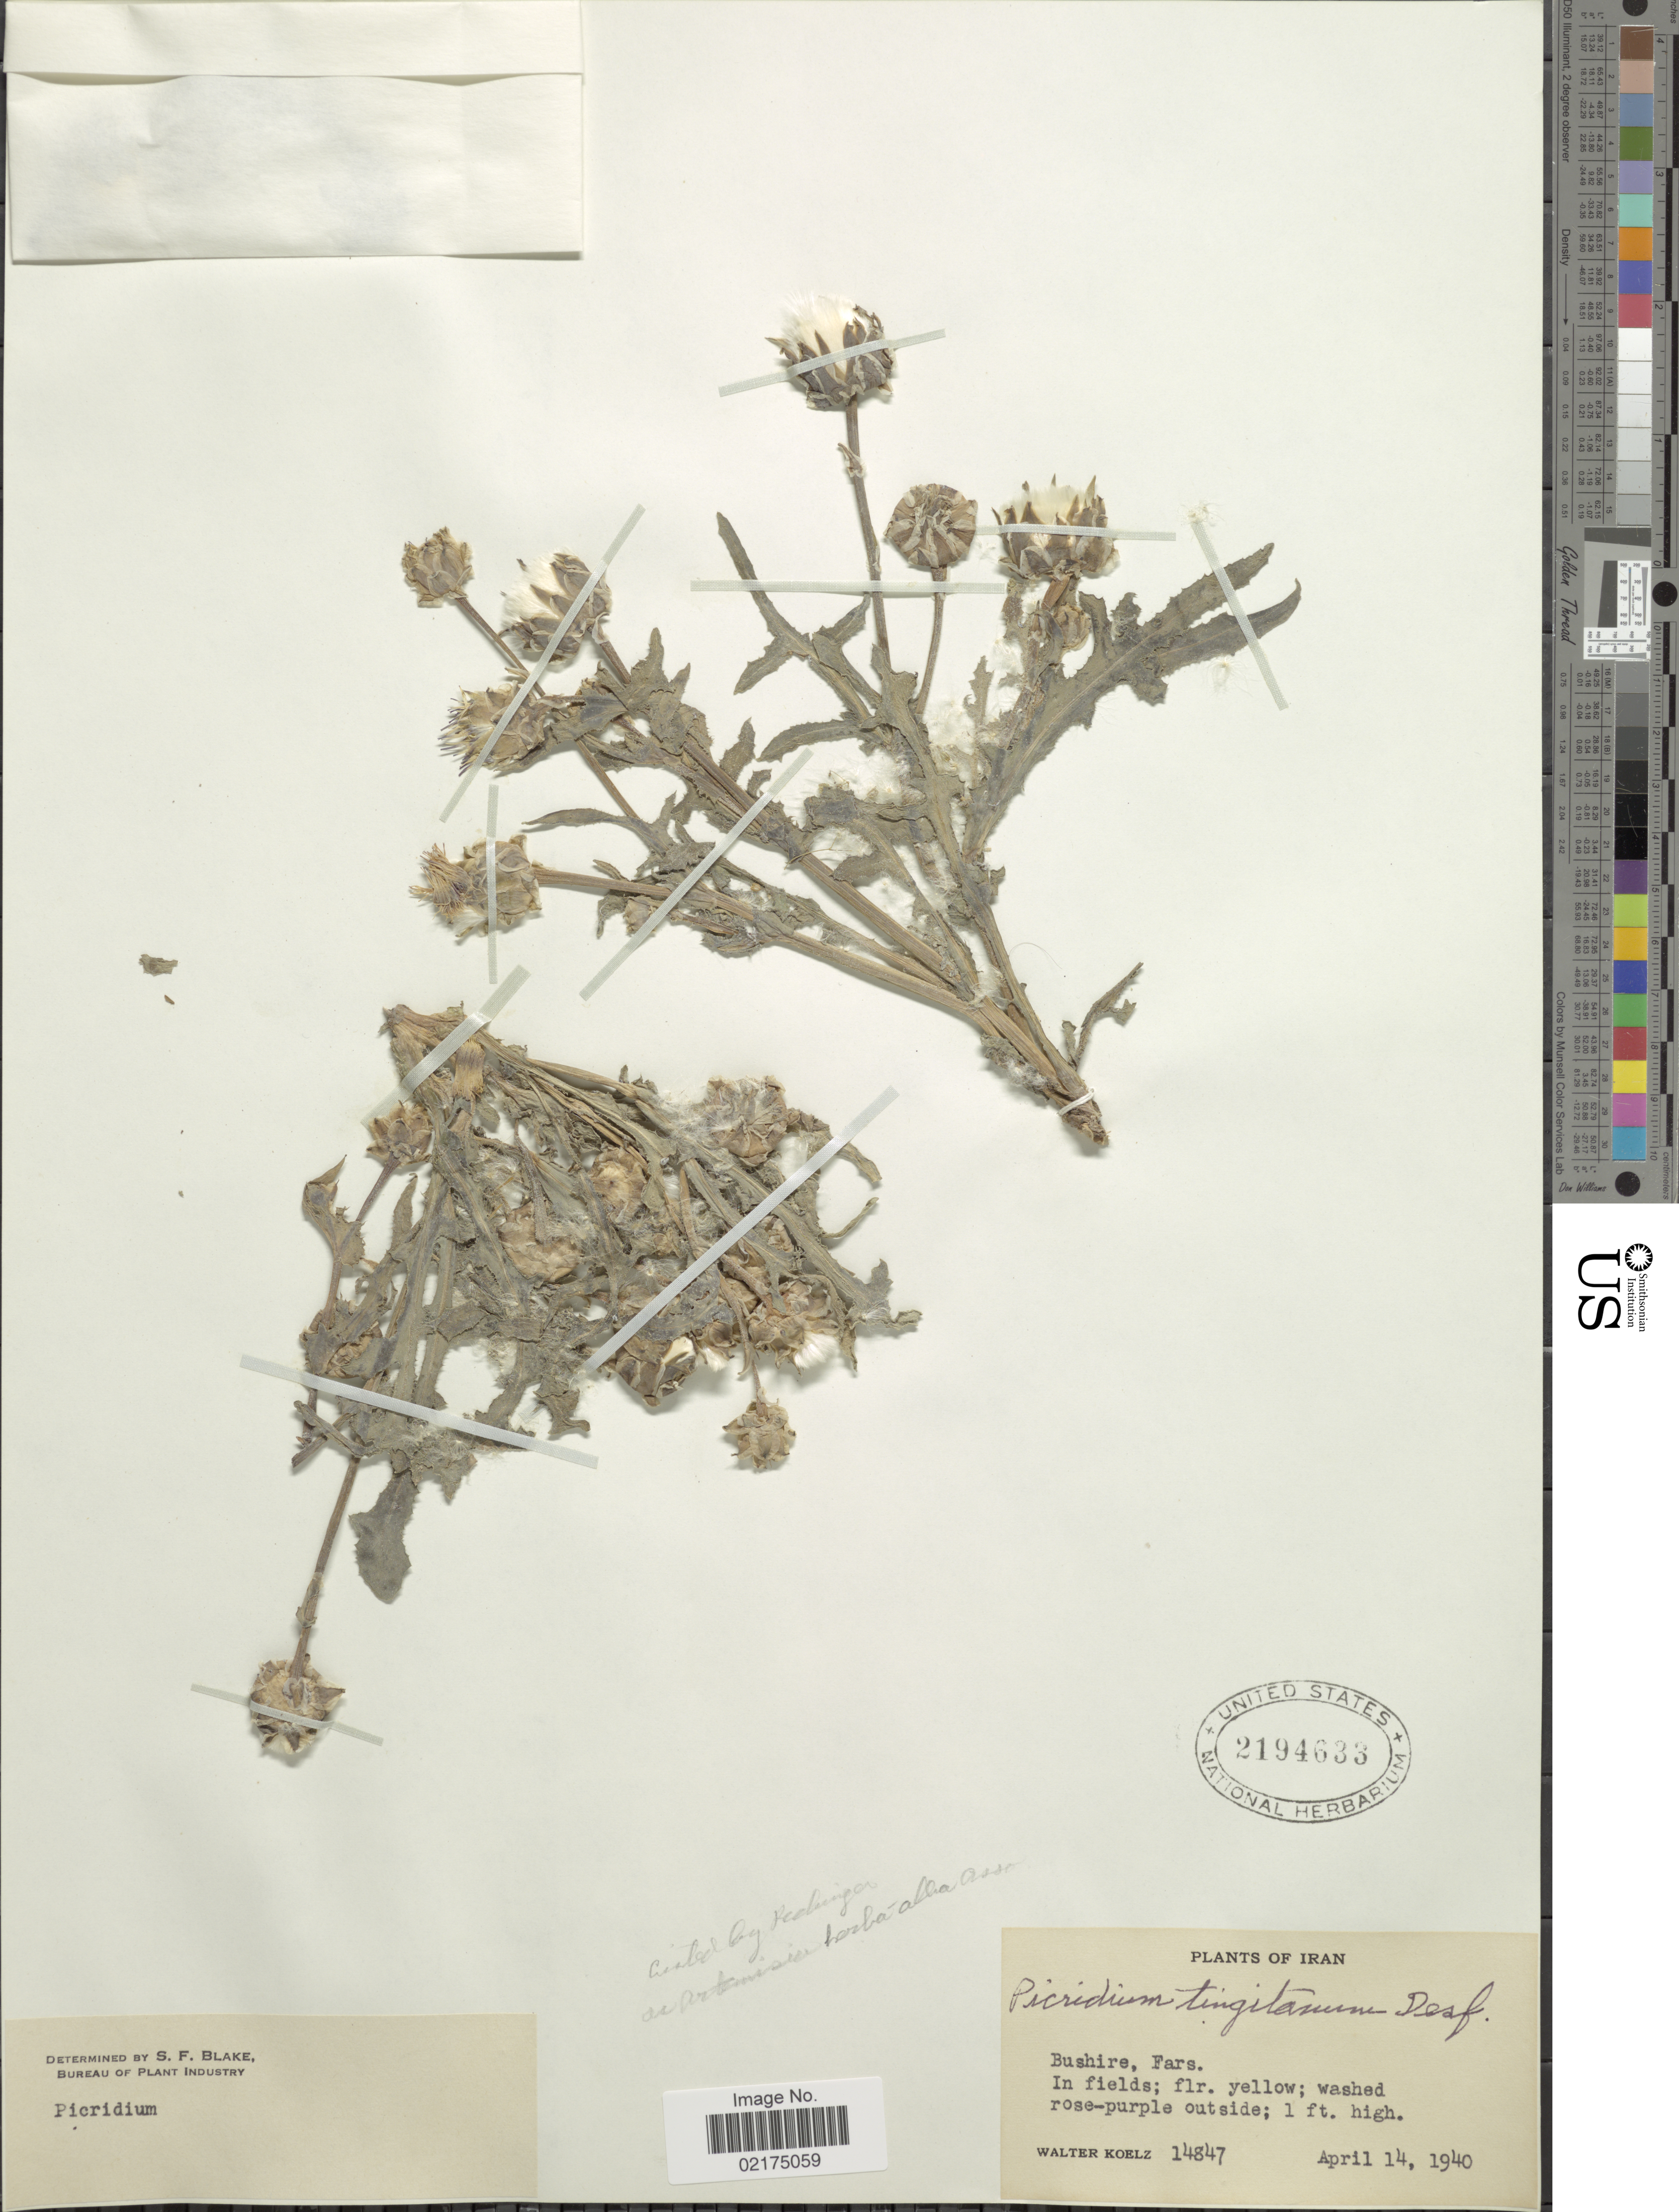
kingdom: Plantae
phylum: Tracheophyta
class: Magnoliopsida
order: Asterales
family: Asteraceae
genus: Reichardia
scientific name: Reichardia tingitana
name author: (L.) Roth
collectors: W. N. Koelz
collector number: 14847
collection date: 1940-04-14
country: Iran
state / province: Fars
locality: Bushire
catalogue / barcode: US 2194633